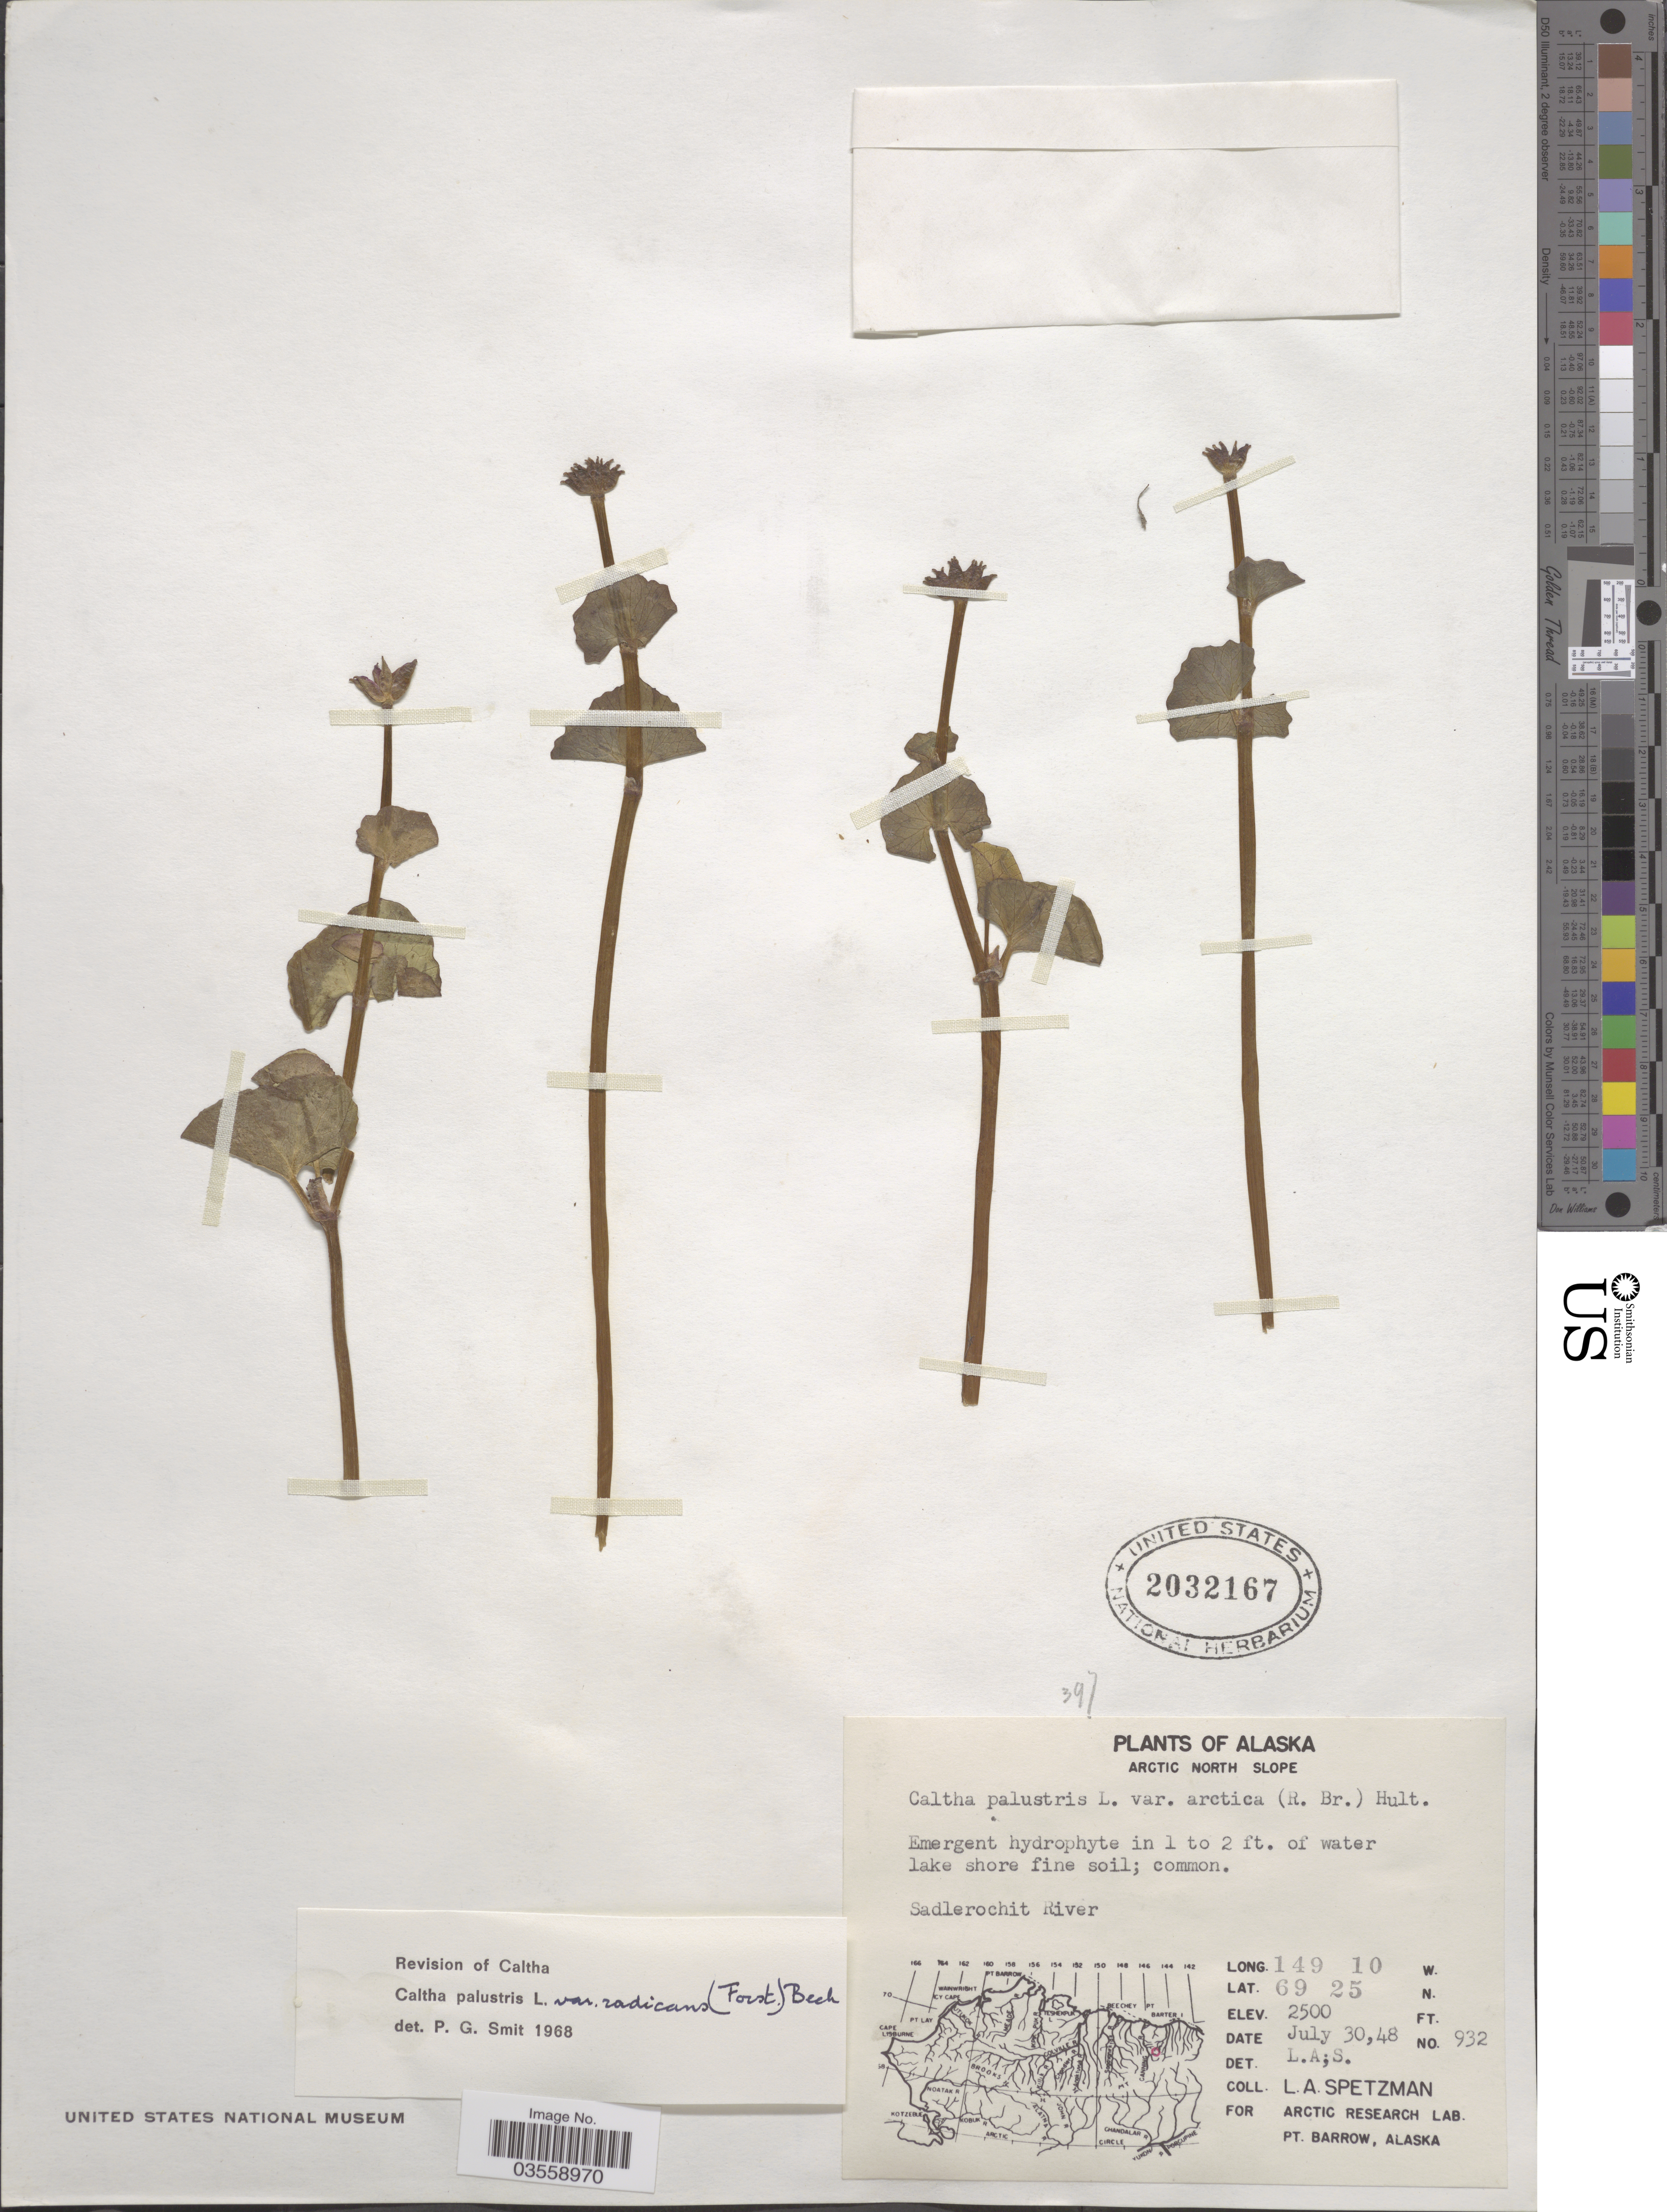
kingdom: Plantae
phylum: Tracheophyta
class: Magnoliopsida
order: Ranunculales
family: Ranunculaceae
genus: Caltha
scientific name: Caltha palustris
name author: L.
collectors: L. Spetzman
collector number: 932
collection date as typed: Transcribed d/m/y: 30/7/48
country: United States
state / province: Alaska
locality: Arctic North Slope. Sadlerochit River.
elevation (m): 762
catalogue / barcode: US 2032167